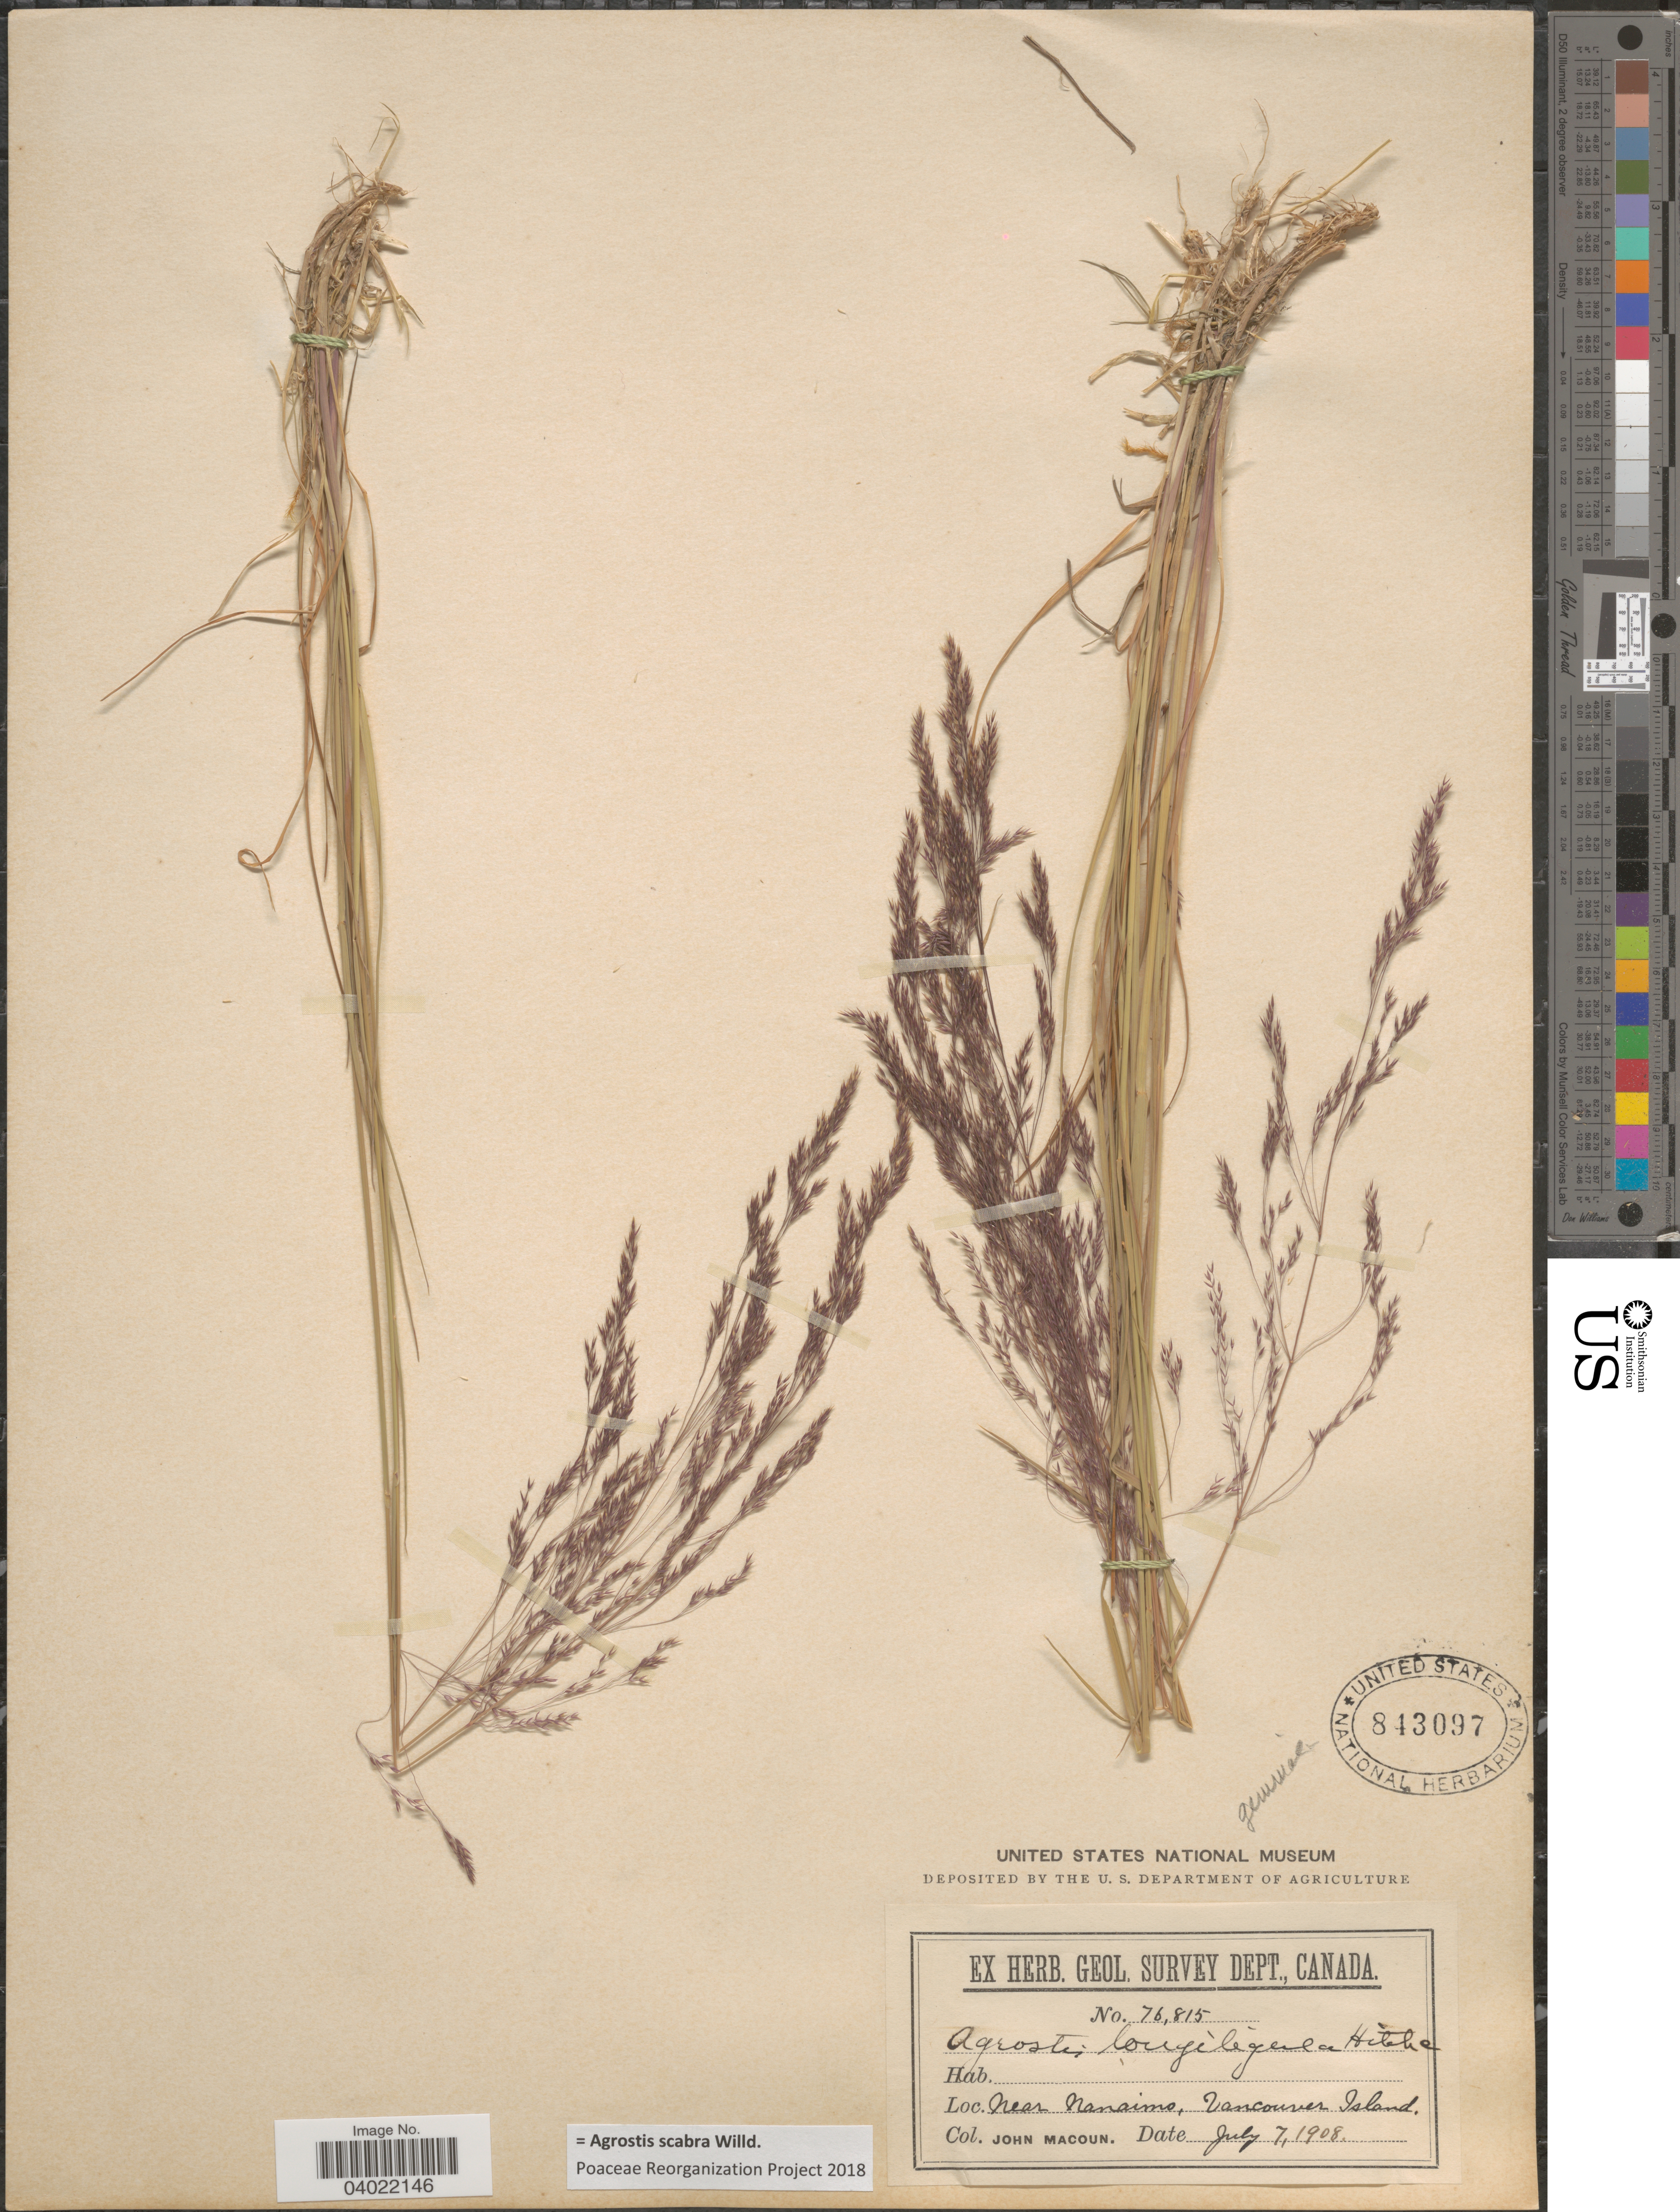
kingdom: Plantae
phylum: Tracheophyta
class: Liliopsida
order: Poales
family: Poaceae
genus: Agrostis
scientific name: Agrostis scabra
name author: Willd.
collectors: J. Macoun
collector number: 76815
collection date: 1908-07-07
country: Canada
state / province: British Columbia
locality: Near Nanaimo, Vancouver Island.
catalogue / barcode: US 843097